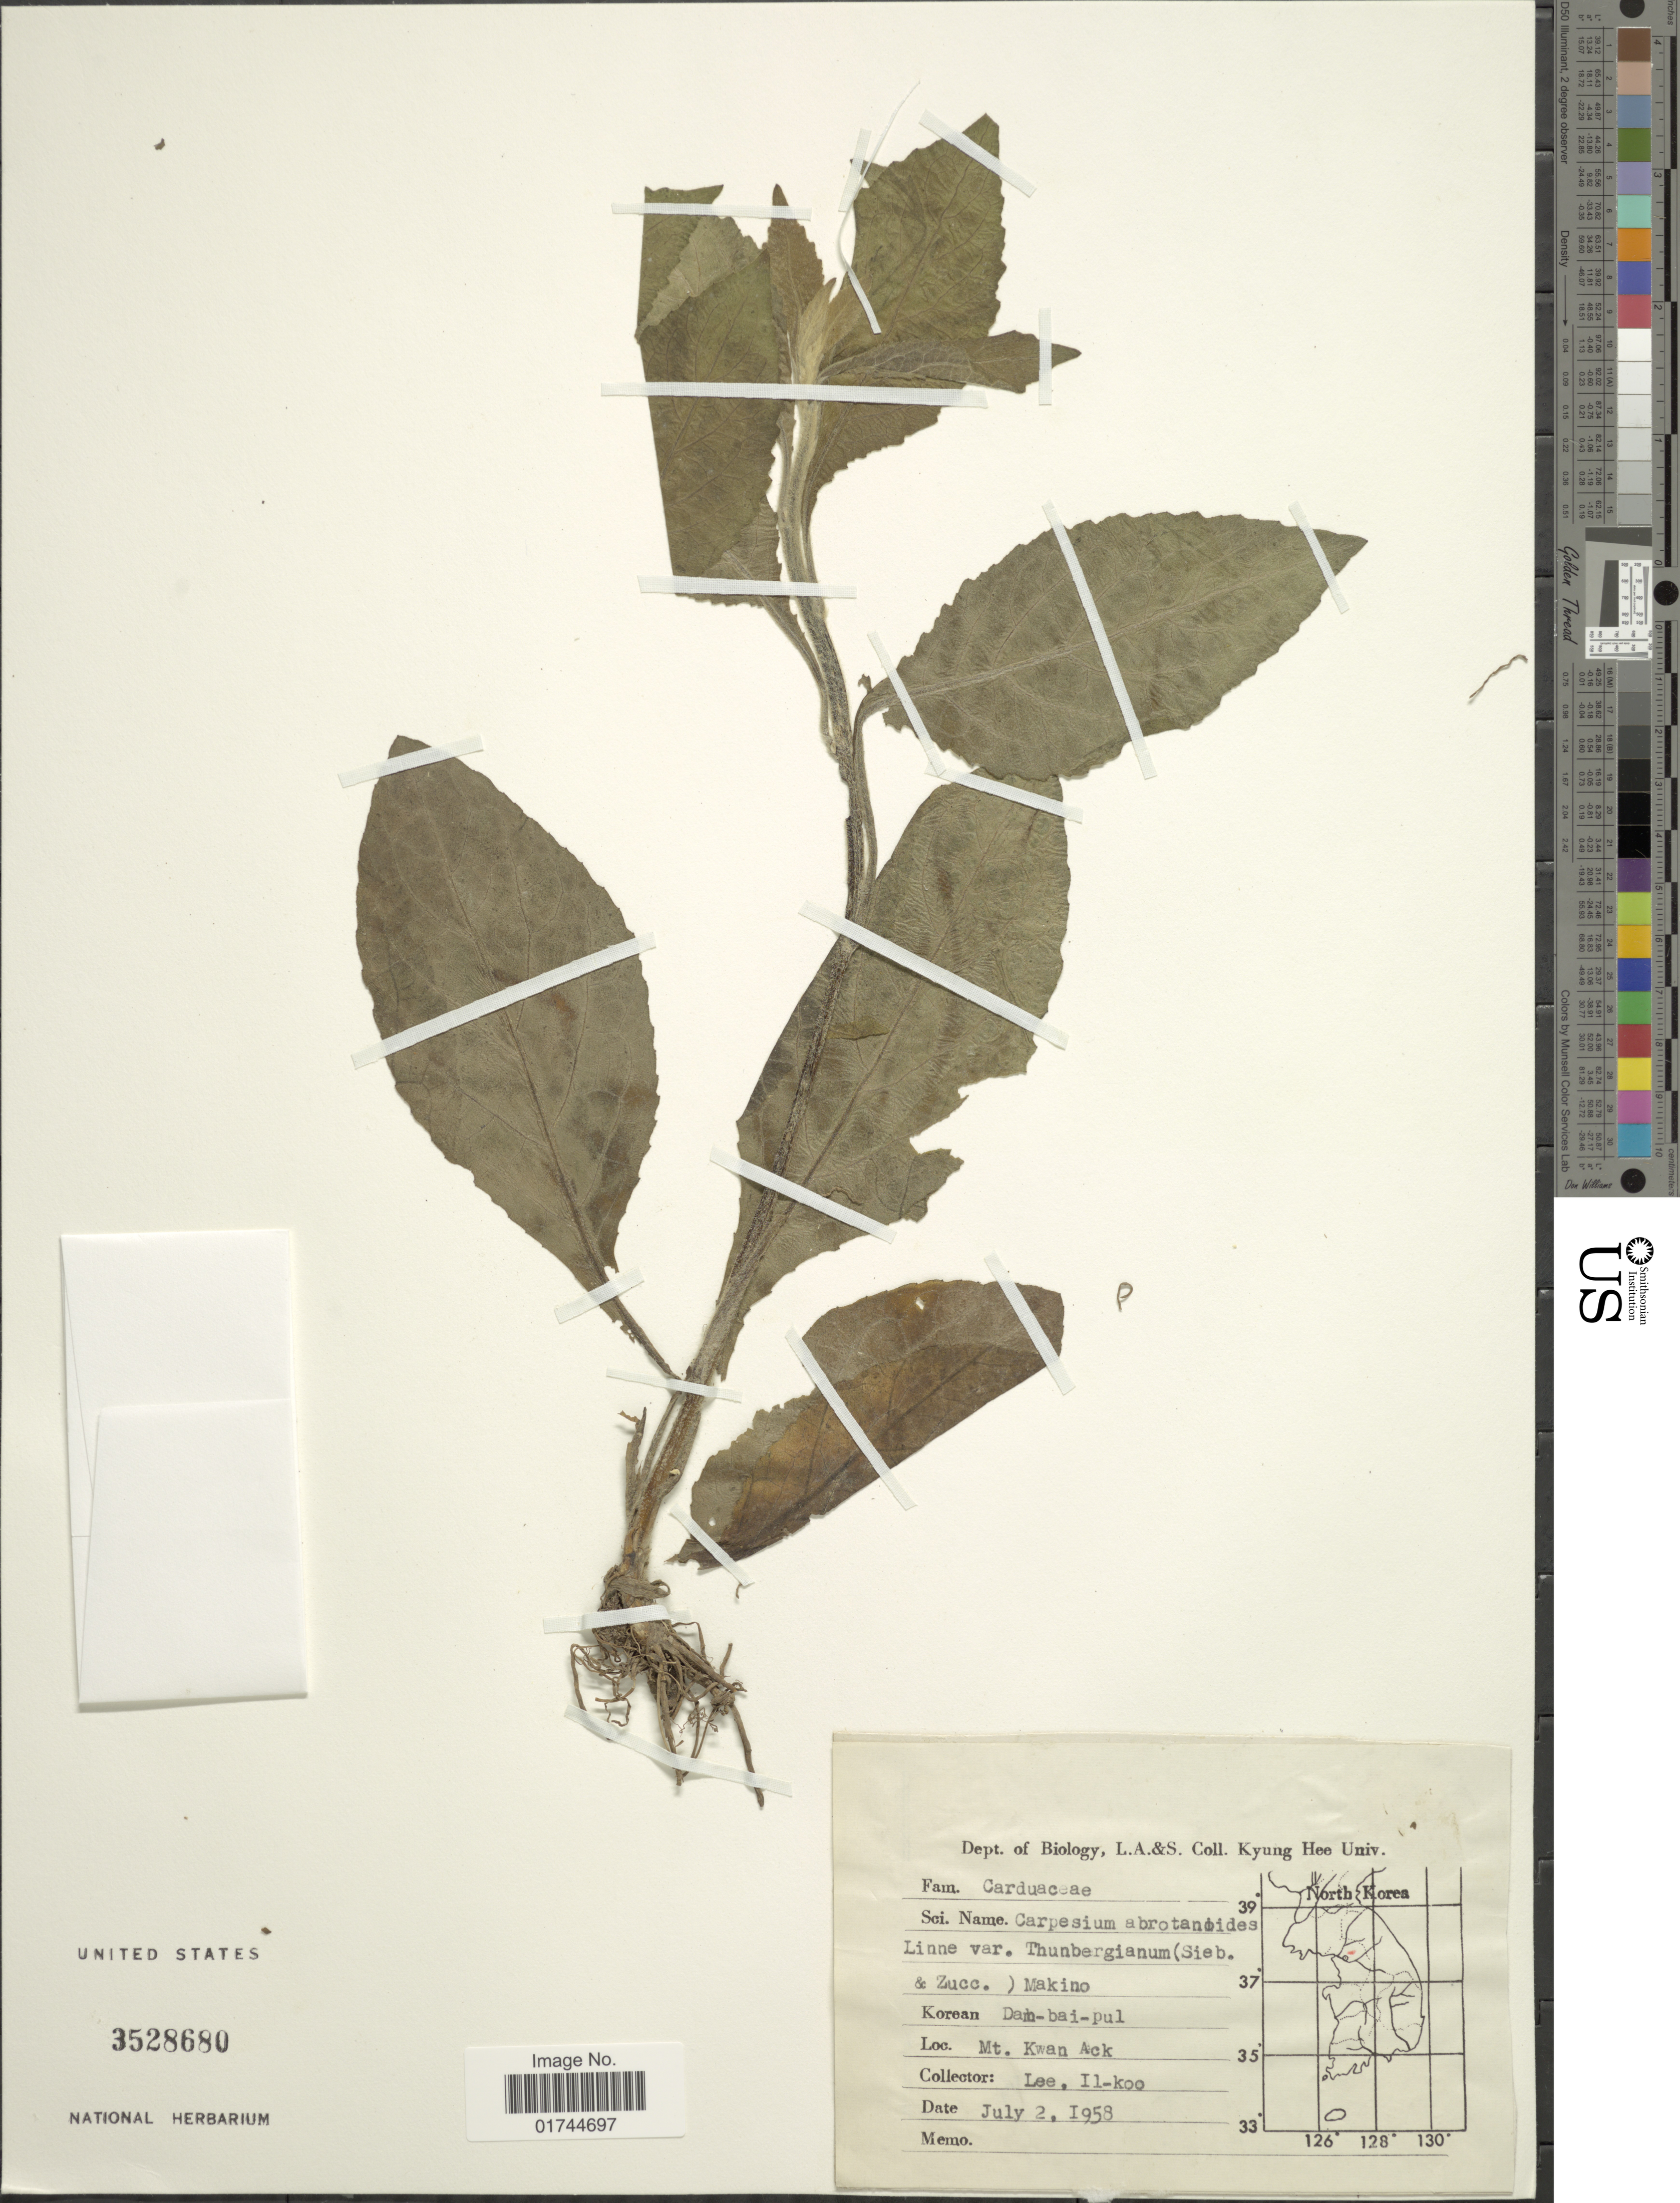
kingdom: Plantae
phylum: Tracheophyta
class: Magnoliopsida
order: Asterales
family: Asteraceae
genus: Carpesium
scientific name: Carpesium abrotanoides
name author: L.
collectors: I. Lee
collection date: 1958-07-02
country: South Korea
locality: Mt. Kwan Ack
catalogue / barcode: US 3528680